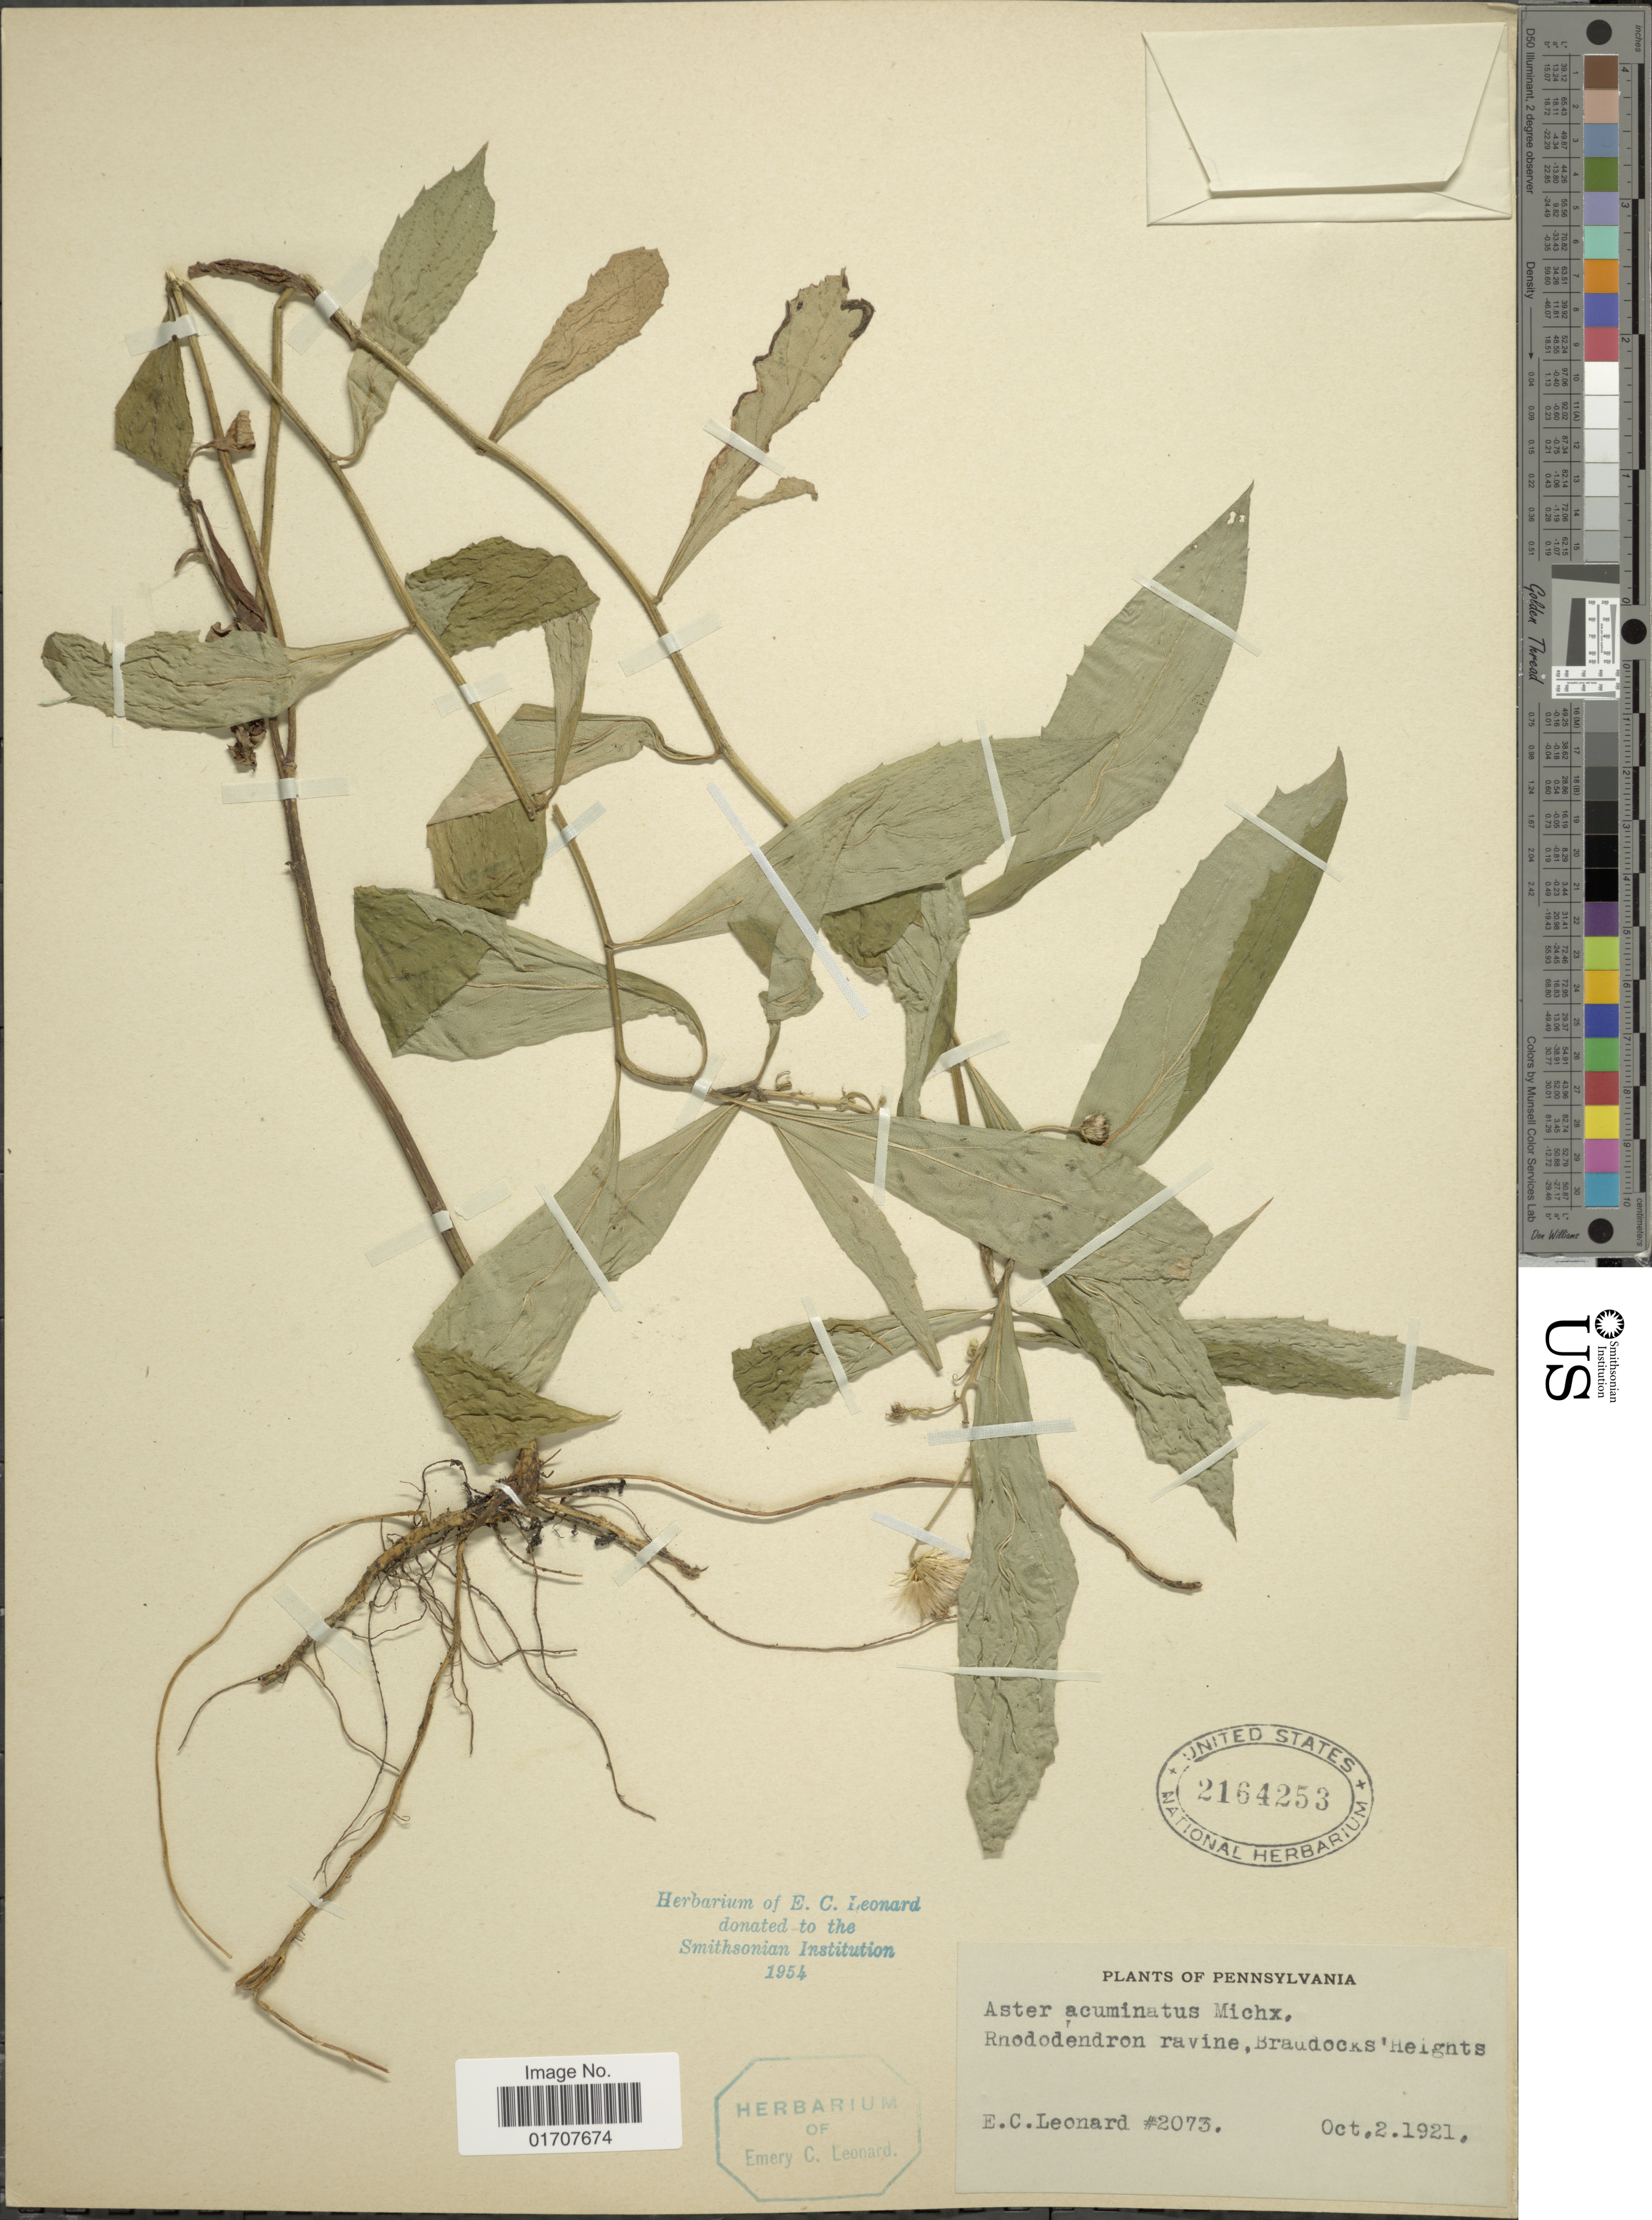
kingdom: Plantae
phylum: Tracheophyta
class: Magnoliopsida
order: Asterales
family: Asteraceae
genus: Oclemena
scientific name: Oclemena acuminata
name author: (Michx.) Greene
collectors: E. C. Leonard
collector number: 2073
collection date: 1921-10-02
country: United States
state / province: Pennsylvania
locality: Rnododendron ravine, Braudocks' Heights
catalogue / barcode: US 2164253